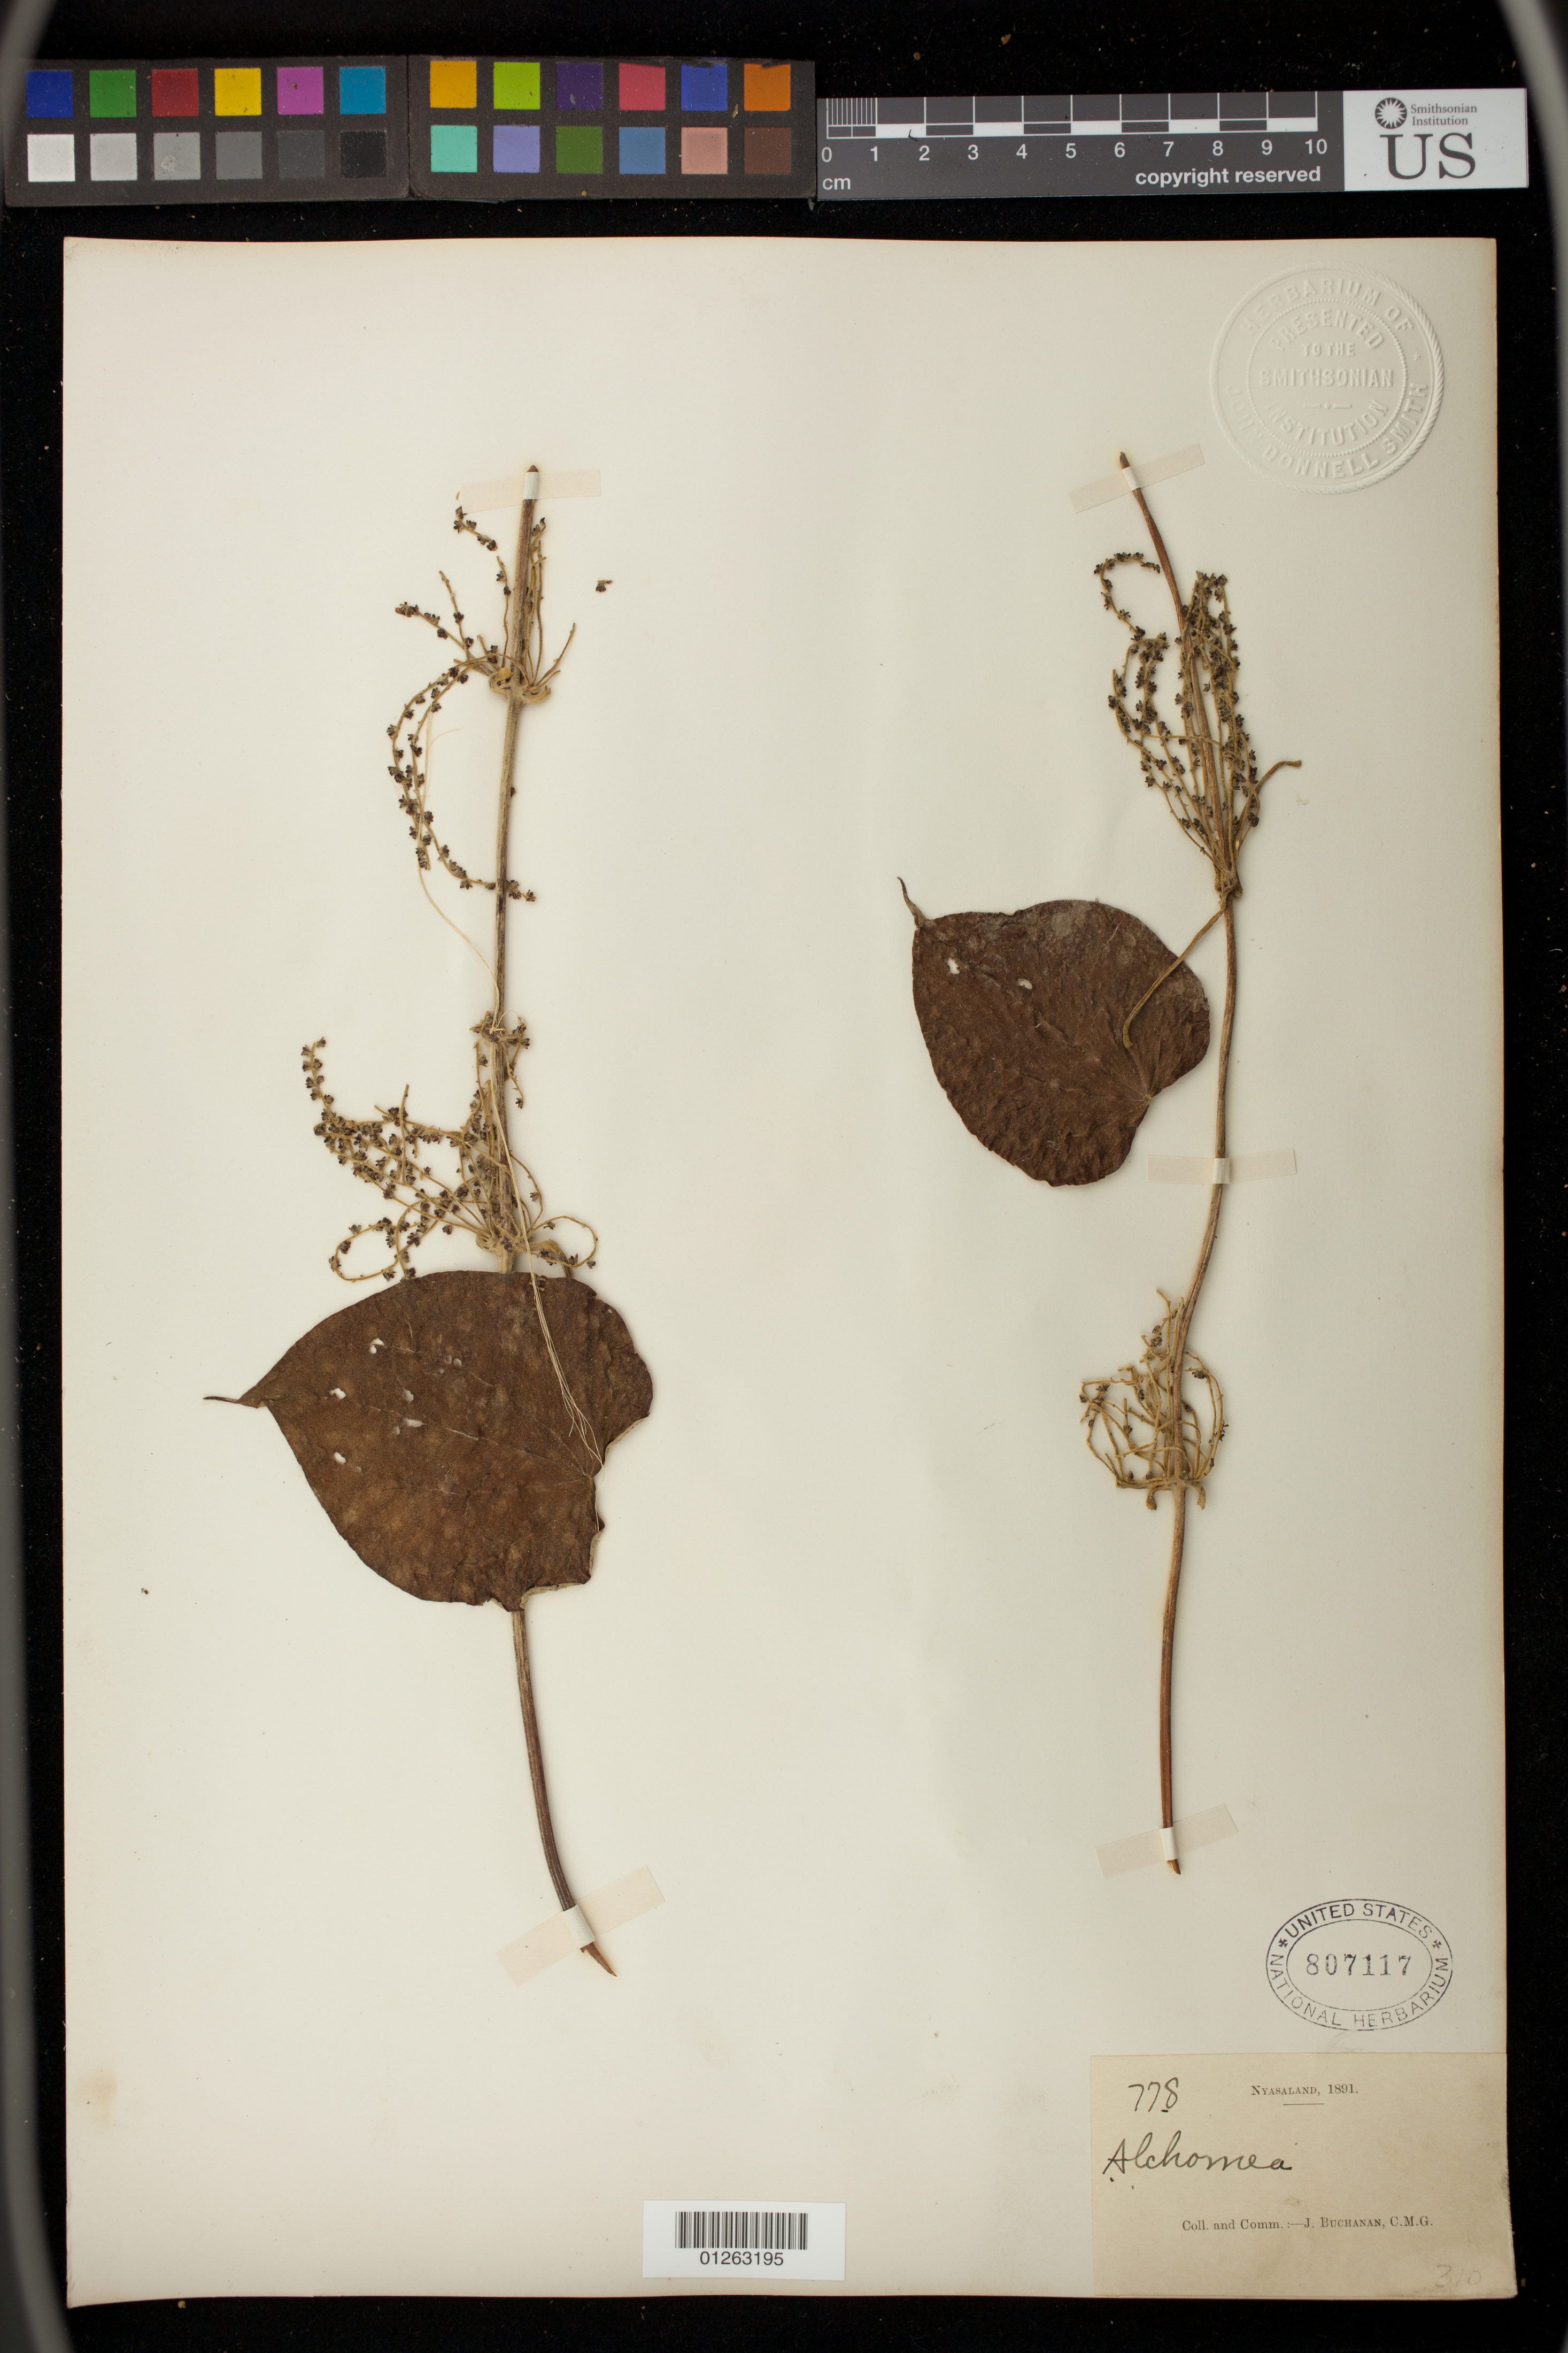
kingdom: Plantae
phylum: Tracheophyta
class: Magnoliopsida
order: Malpighiales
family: Euphorbiaceae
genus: Alchornea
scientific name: Alchornea trewioides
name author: (Benth.) Müll. Arg.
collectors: J. Buchanan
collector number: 778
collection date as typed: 1891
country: Malawi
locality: Nyasaland, South East Africa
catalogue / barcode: US 807117